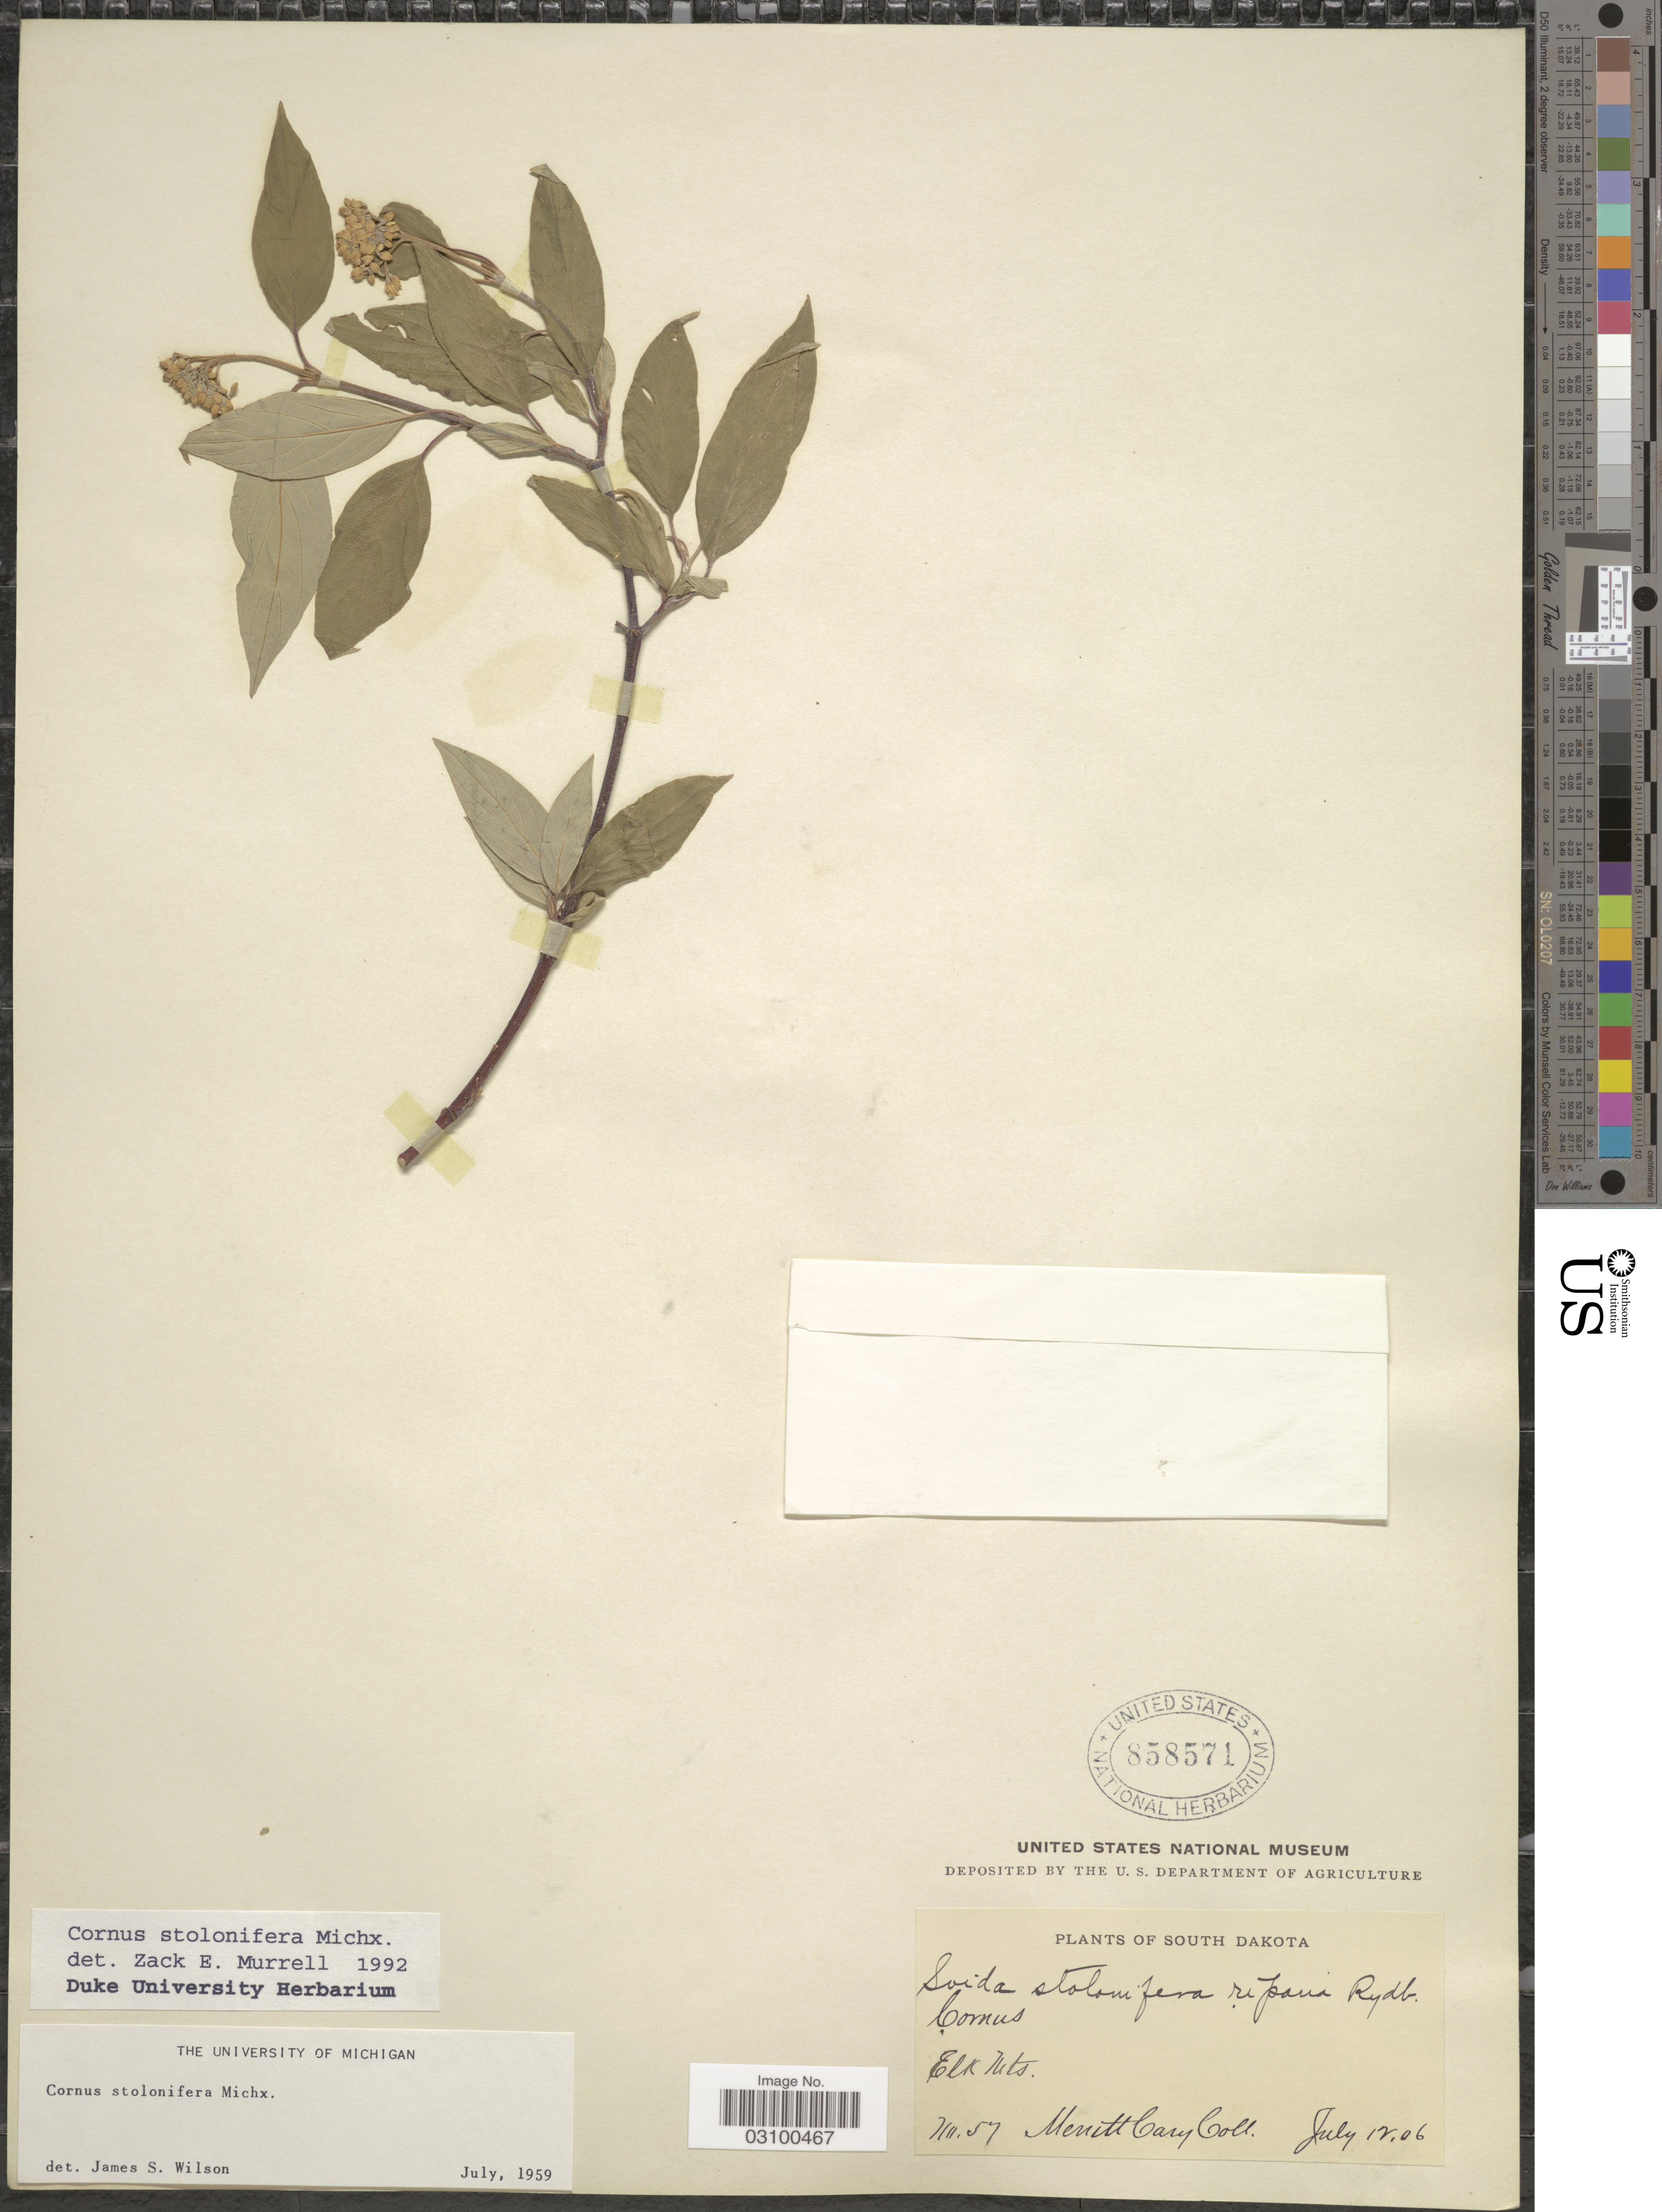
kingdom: Plantae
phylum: Tracheophyta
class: Magnoliopsida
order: Cornales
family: Cornaceae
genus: Cornus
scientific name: Cornus sericea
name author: L.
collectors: M. Cary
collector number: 57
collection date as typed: Transcribed d/m/y: 12/7/6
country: United States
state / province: South Dakota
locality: Elk Mts.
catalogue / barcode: US 858571